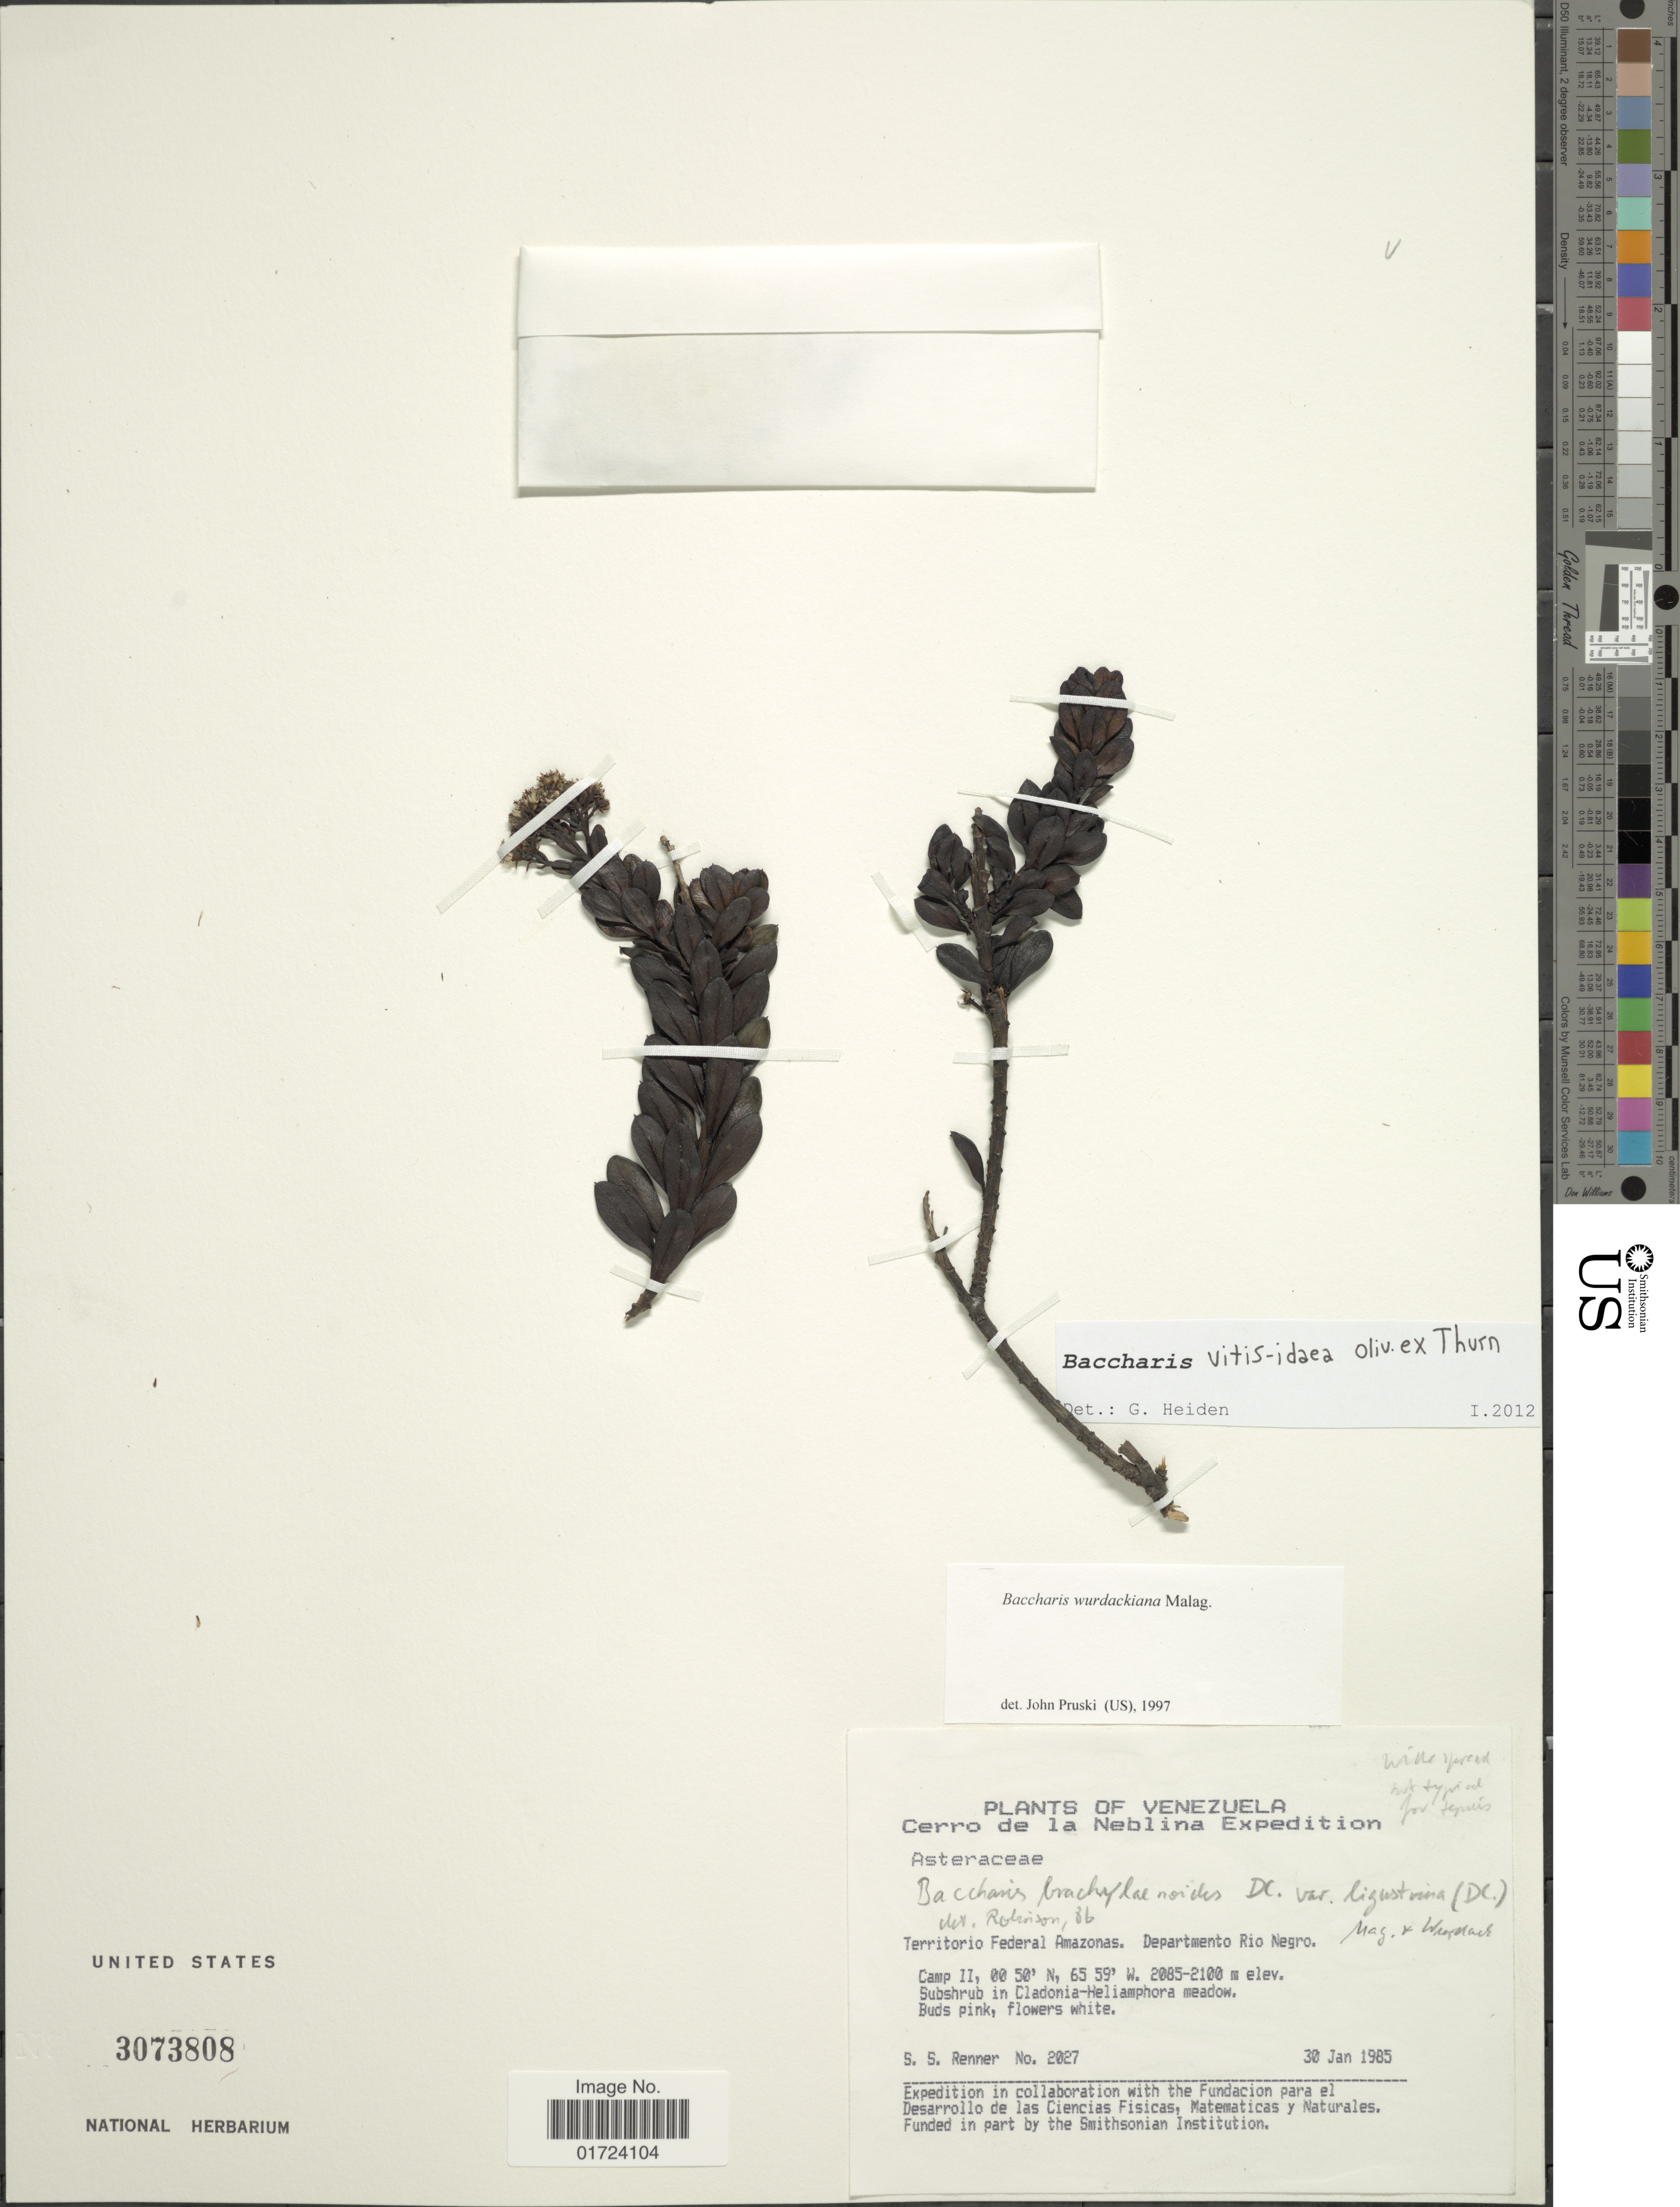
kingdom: Plantae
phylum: Tracheophyta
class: Magnoliopsida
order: Asterales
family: Asteraceae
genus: Baccharis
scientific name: Baccharis vitis-idaea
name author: Oliv. ex Thurn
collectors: S. S. Renner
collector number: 2027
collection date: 1985-01-30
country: Venezuela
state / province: Amazonas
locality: Venezuela, Cerro de la Neblina. Territorio Federal Amazonas. Departmento Rio Negro.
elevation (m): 2005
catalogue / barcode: US 3073808